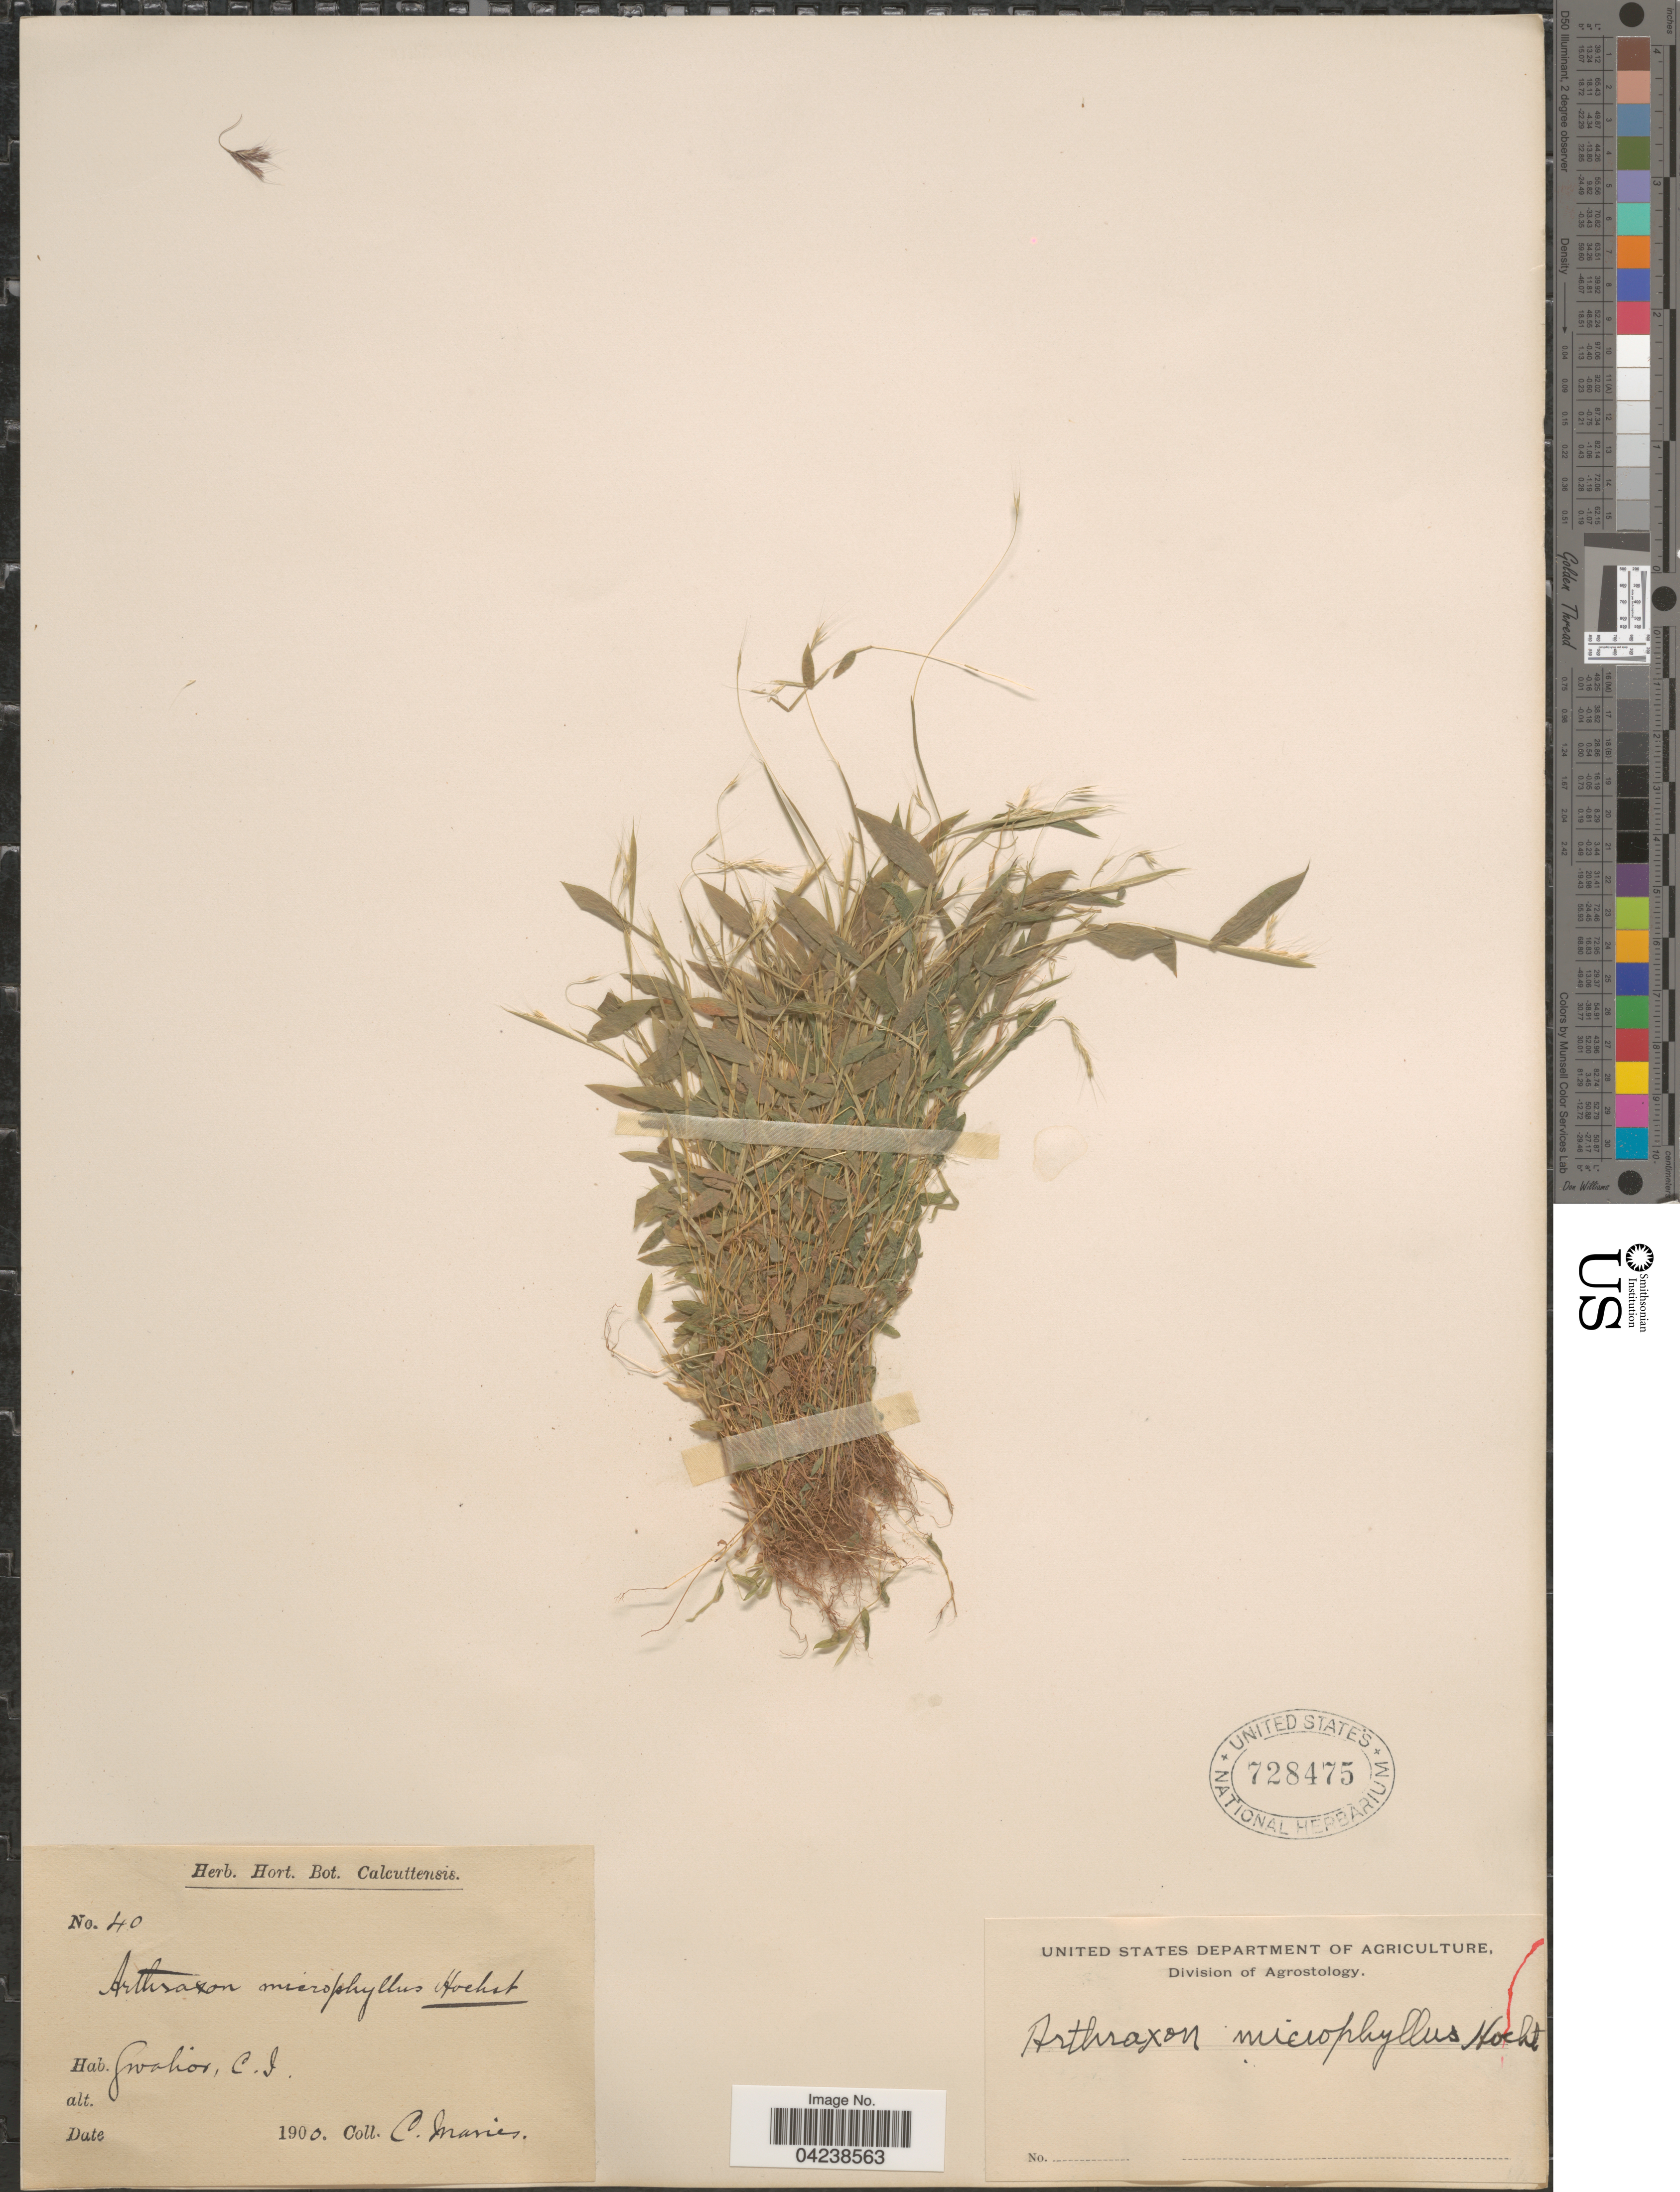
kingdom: Plantae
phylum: Tracheophyta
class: Liliopsida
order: Poales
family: Poaceae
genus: Arthraxon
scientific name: Arthraxon lancifolius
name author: (Trin.) Hochst.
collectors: C. Maries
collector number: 40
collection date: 1900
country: India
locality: Gwalior, C. I.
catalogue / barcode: US 728475